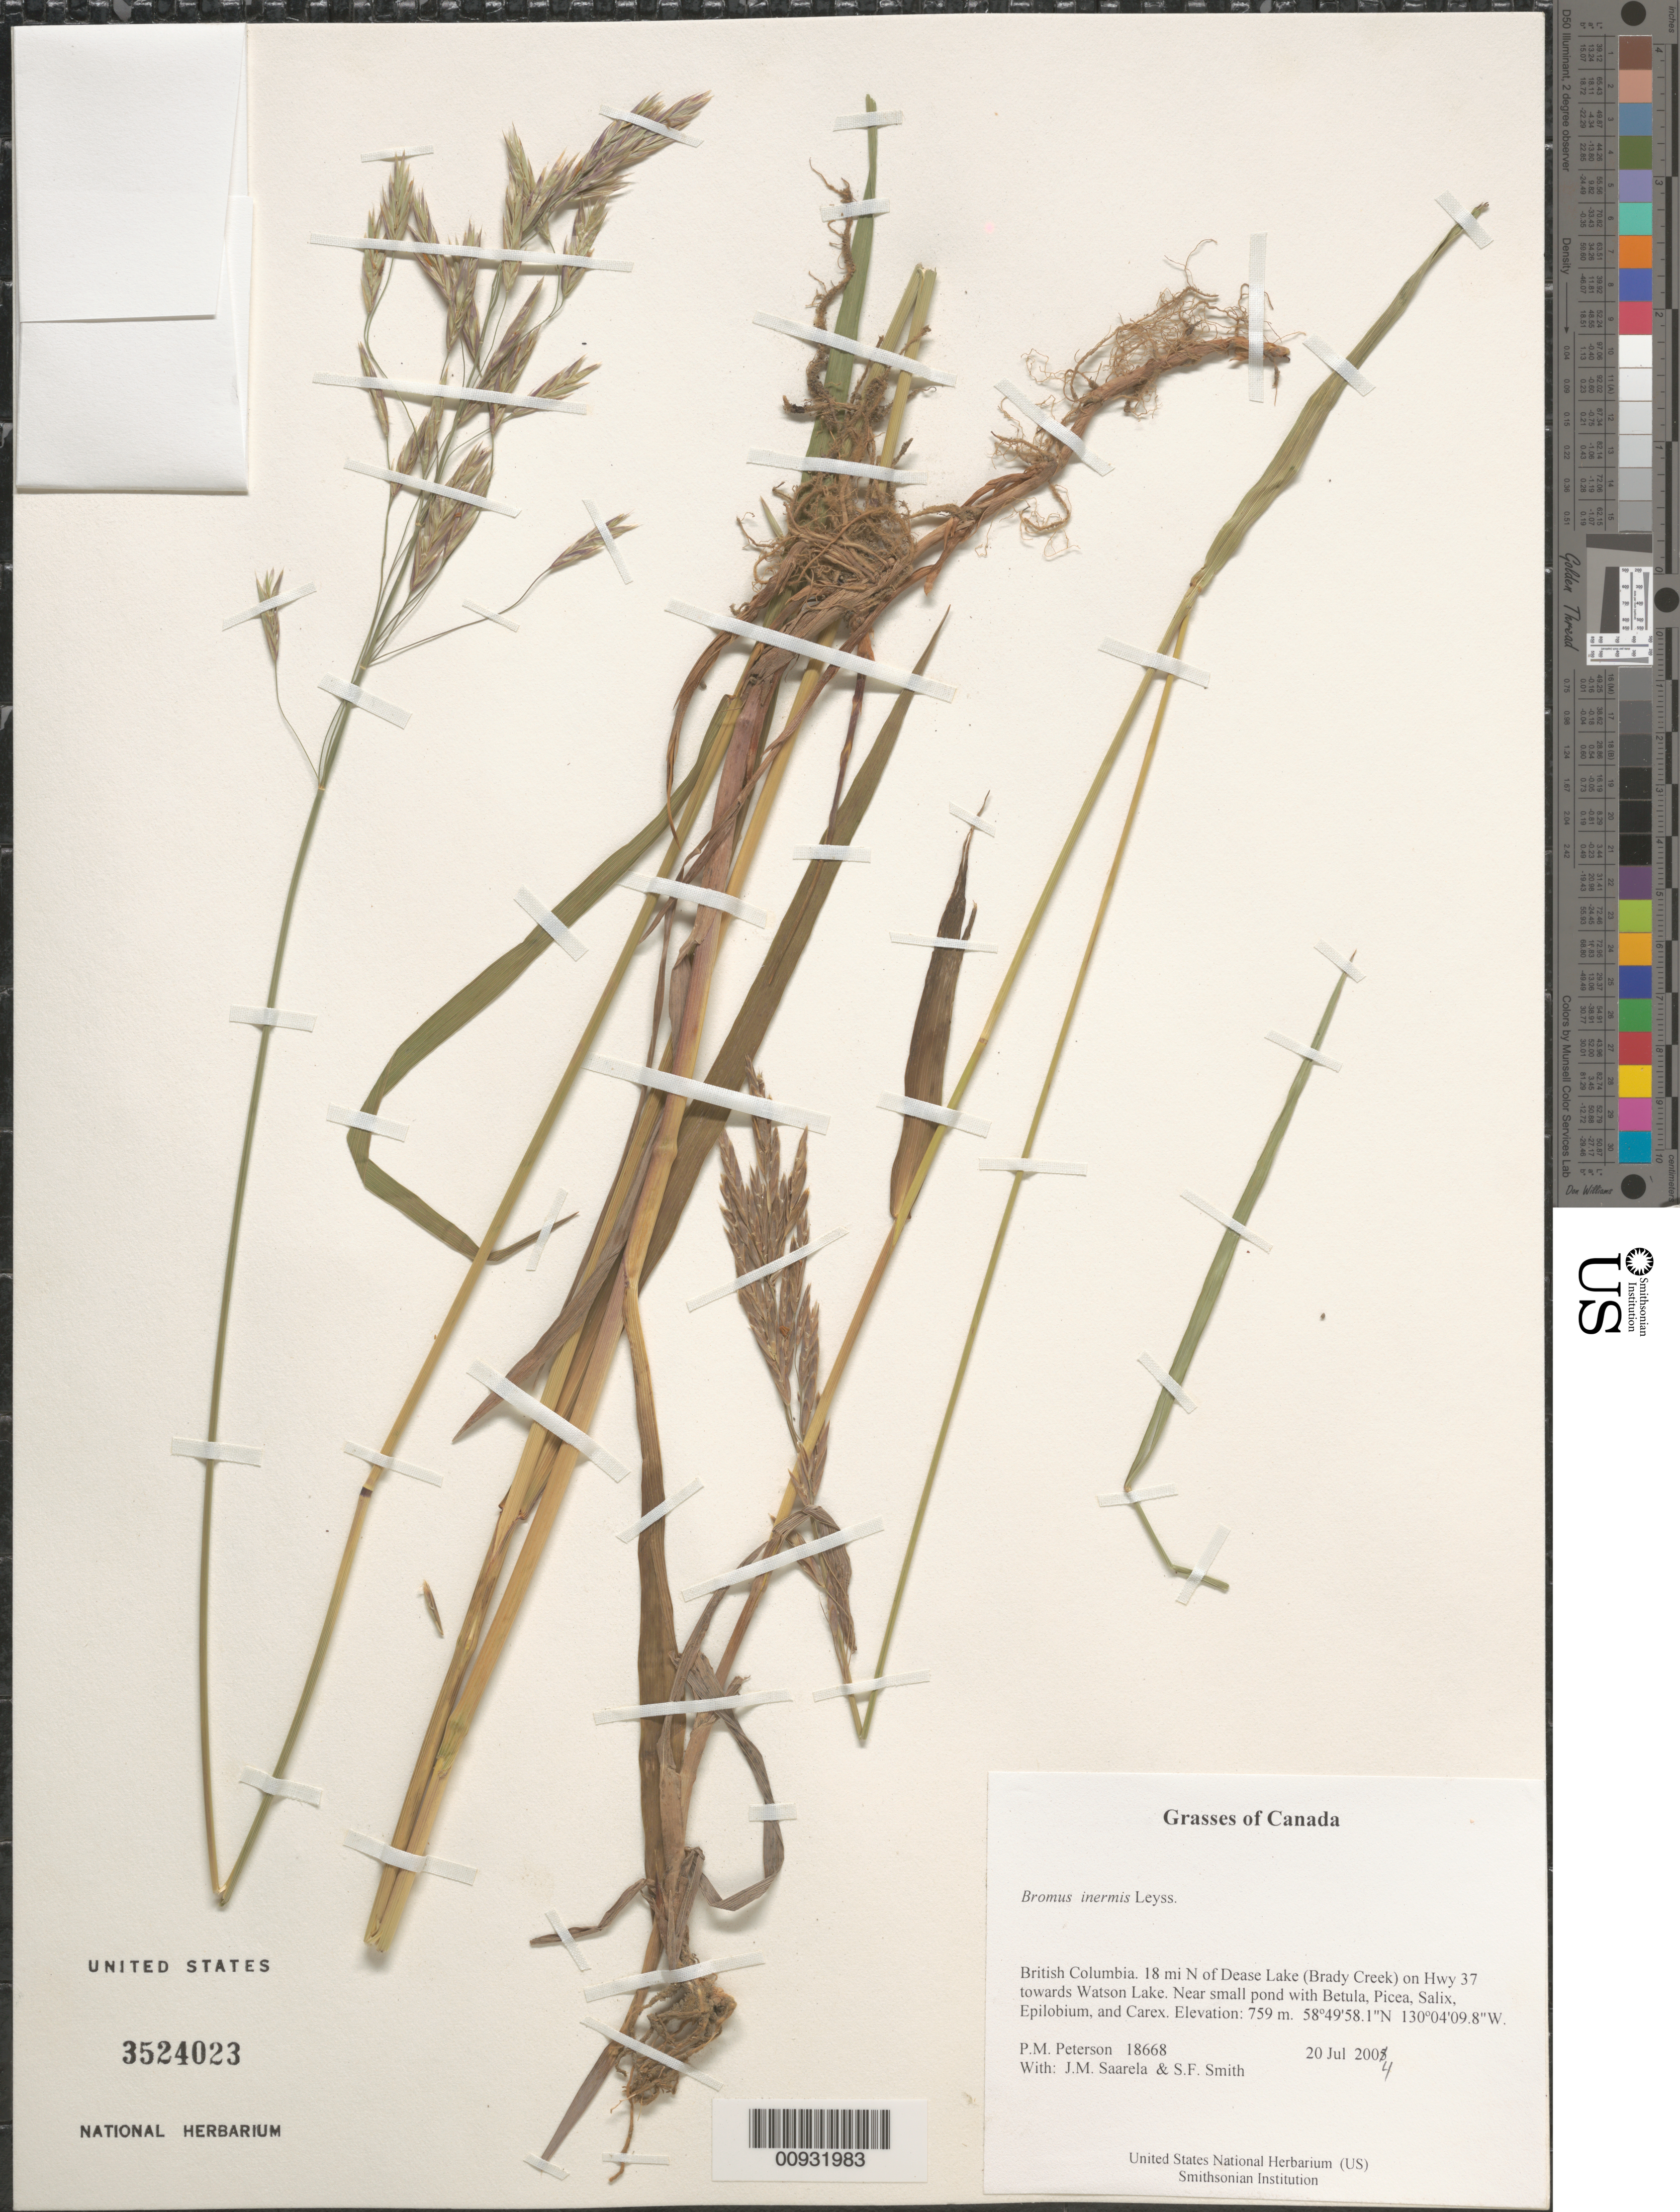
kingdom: Plantae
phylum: Tracheophyta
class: Liliopsida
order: Poales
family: Poaceae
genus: Bromus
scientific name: Bromus inermis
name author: Leyss.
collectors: P. M. Peterson, J. Saarela & S.F. Smith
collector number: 18668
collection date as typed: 20 Jul 2004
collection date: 2004-07-20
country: Canada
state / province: British Columbia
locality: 18 mi N of Dease Lake (Brady Creek) on Hwy 37 towards Watson Lake. Near small pond with Betula, Picea, Salix, Epilobium, and Carex.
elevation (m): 759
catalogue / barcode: US 3524023